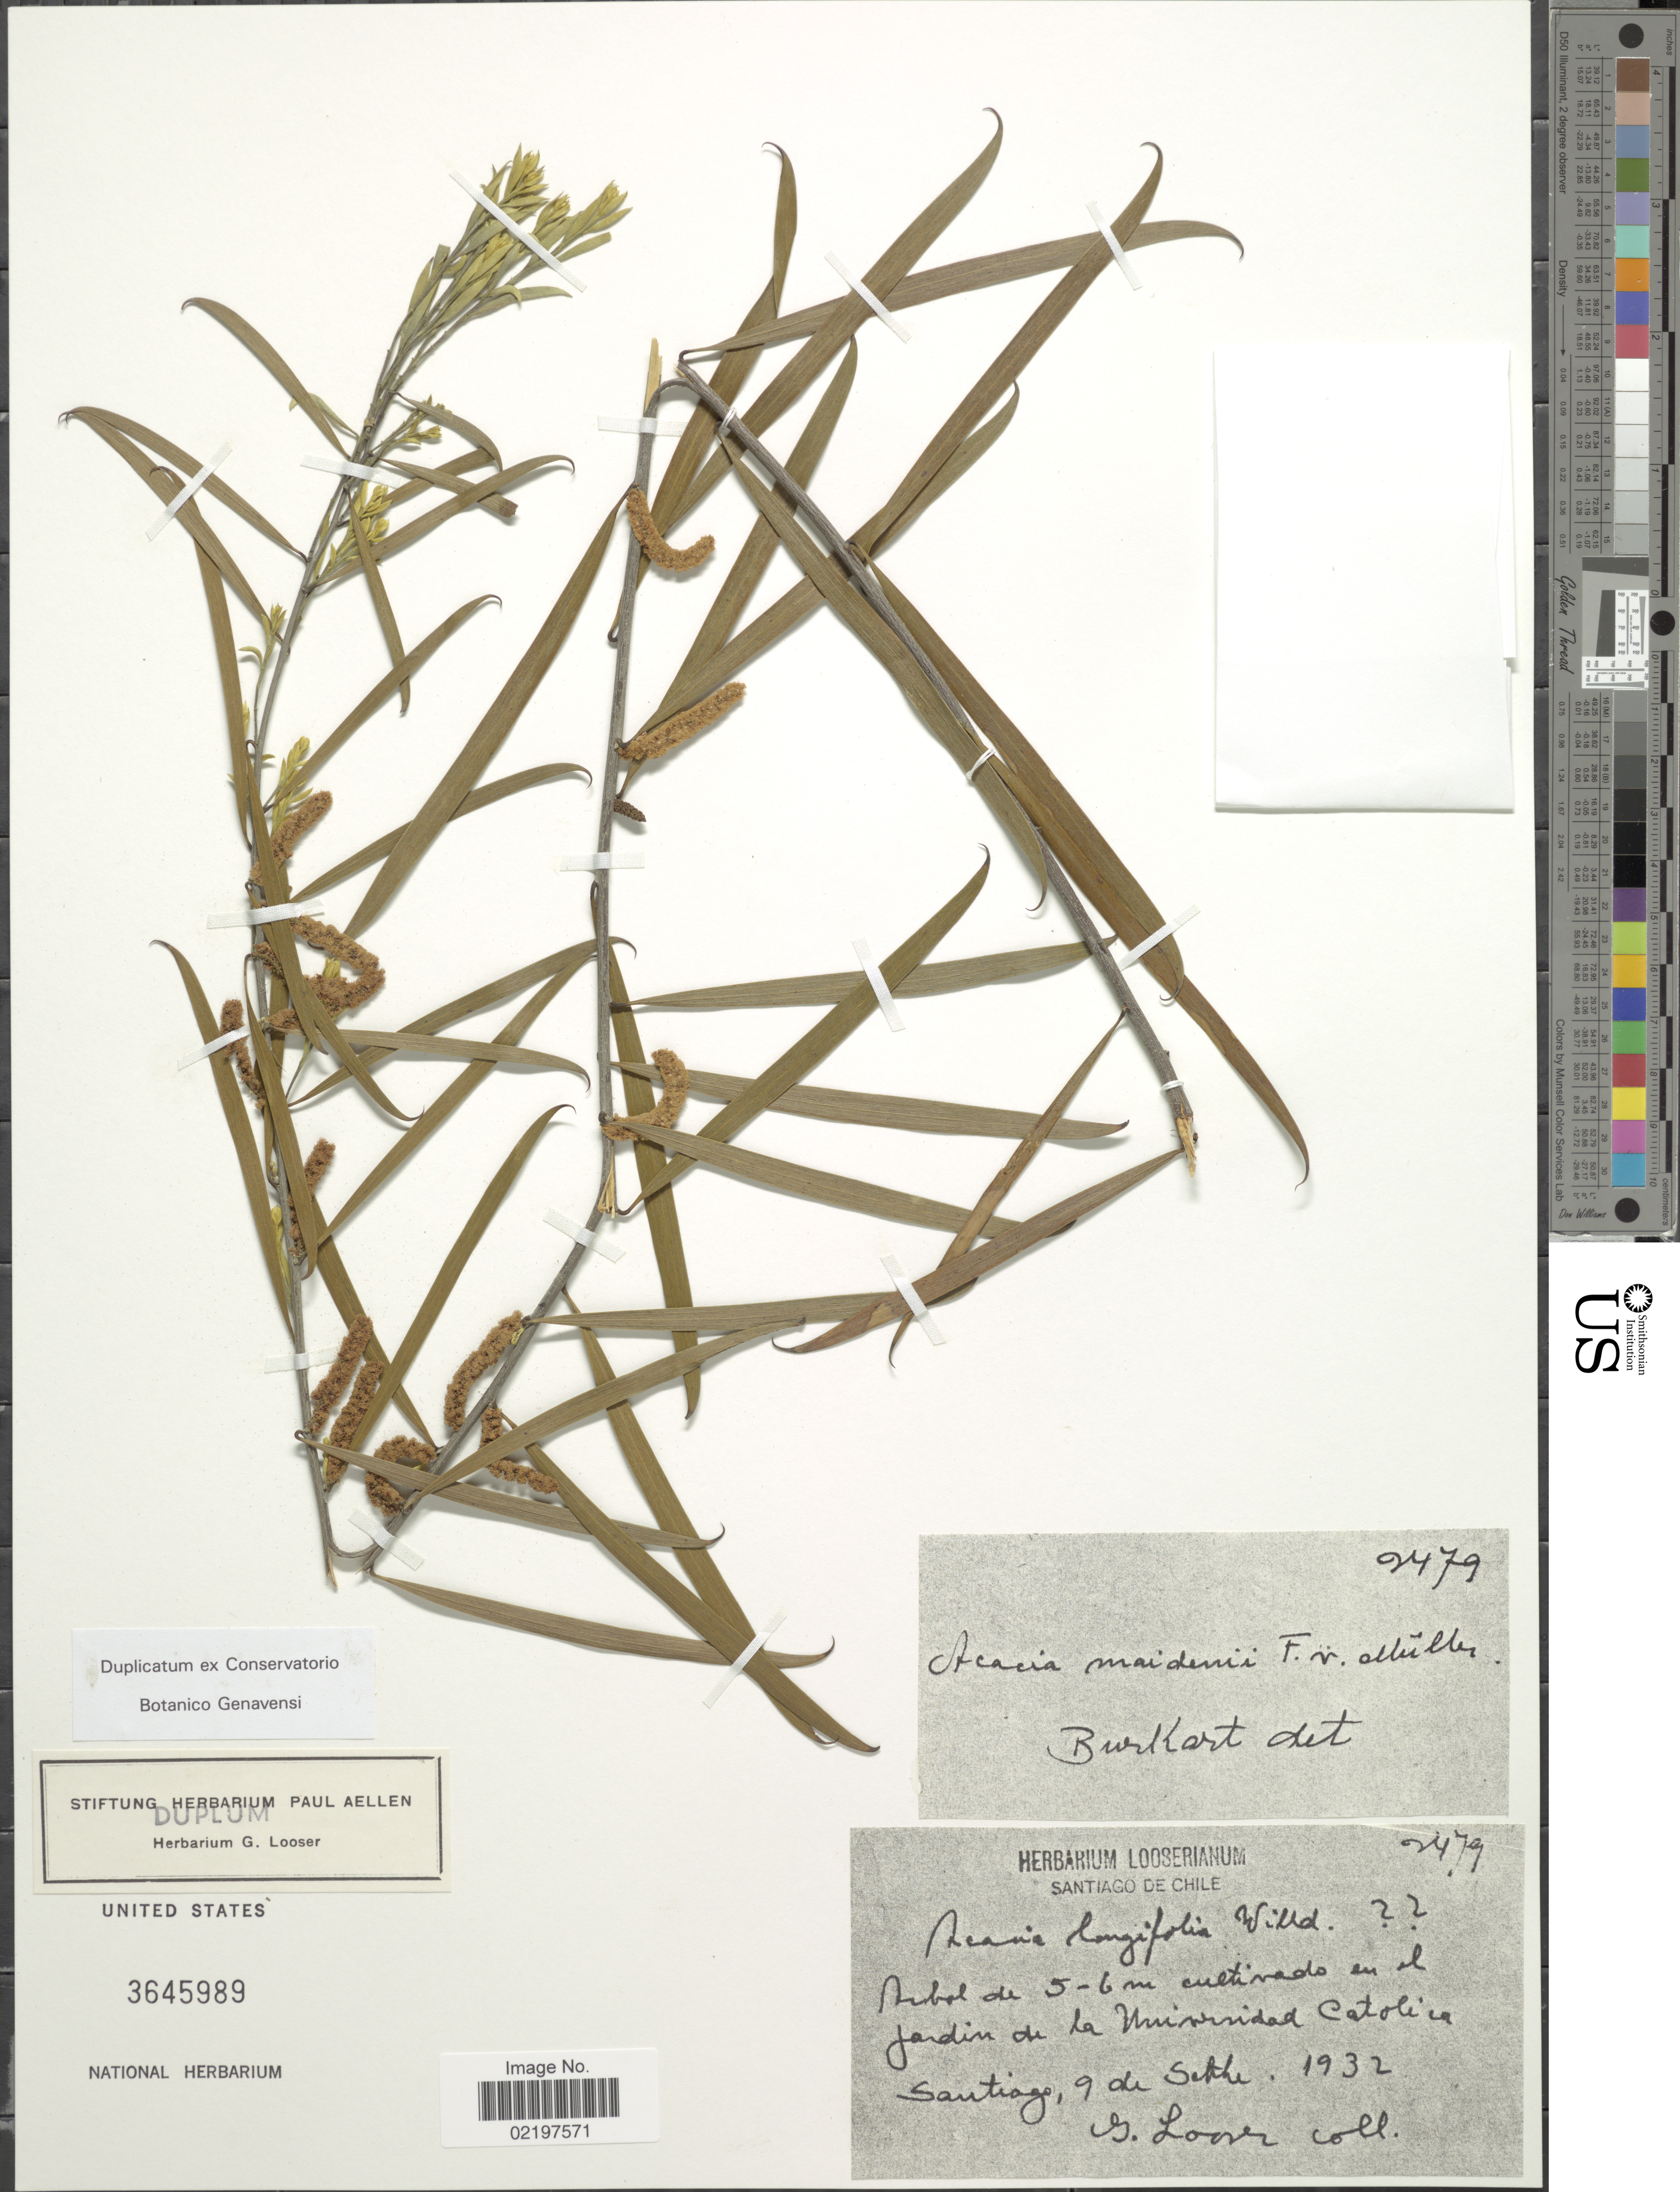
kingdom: Plantae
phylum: Tracheophyta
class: Magnoliopsida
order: Fabales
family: Fabaceae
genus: Acacia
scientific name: Acacia maidenii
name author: F. Muell.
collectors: G. Looser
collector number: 2479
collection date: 1932-10-09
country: Chile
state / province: Región Metropolitana (RM)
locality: Jardin de la Universidad Católica Santiago.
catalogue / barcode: US 3645989